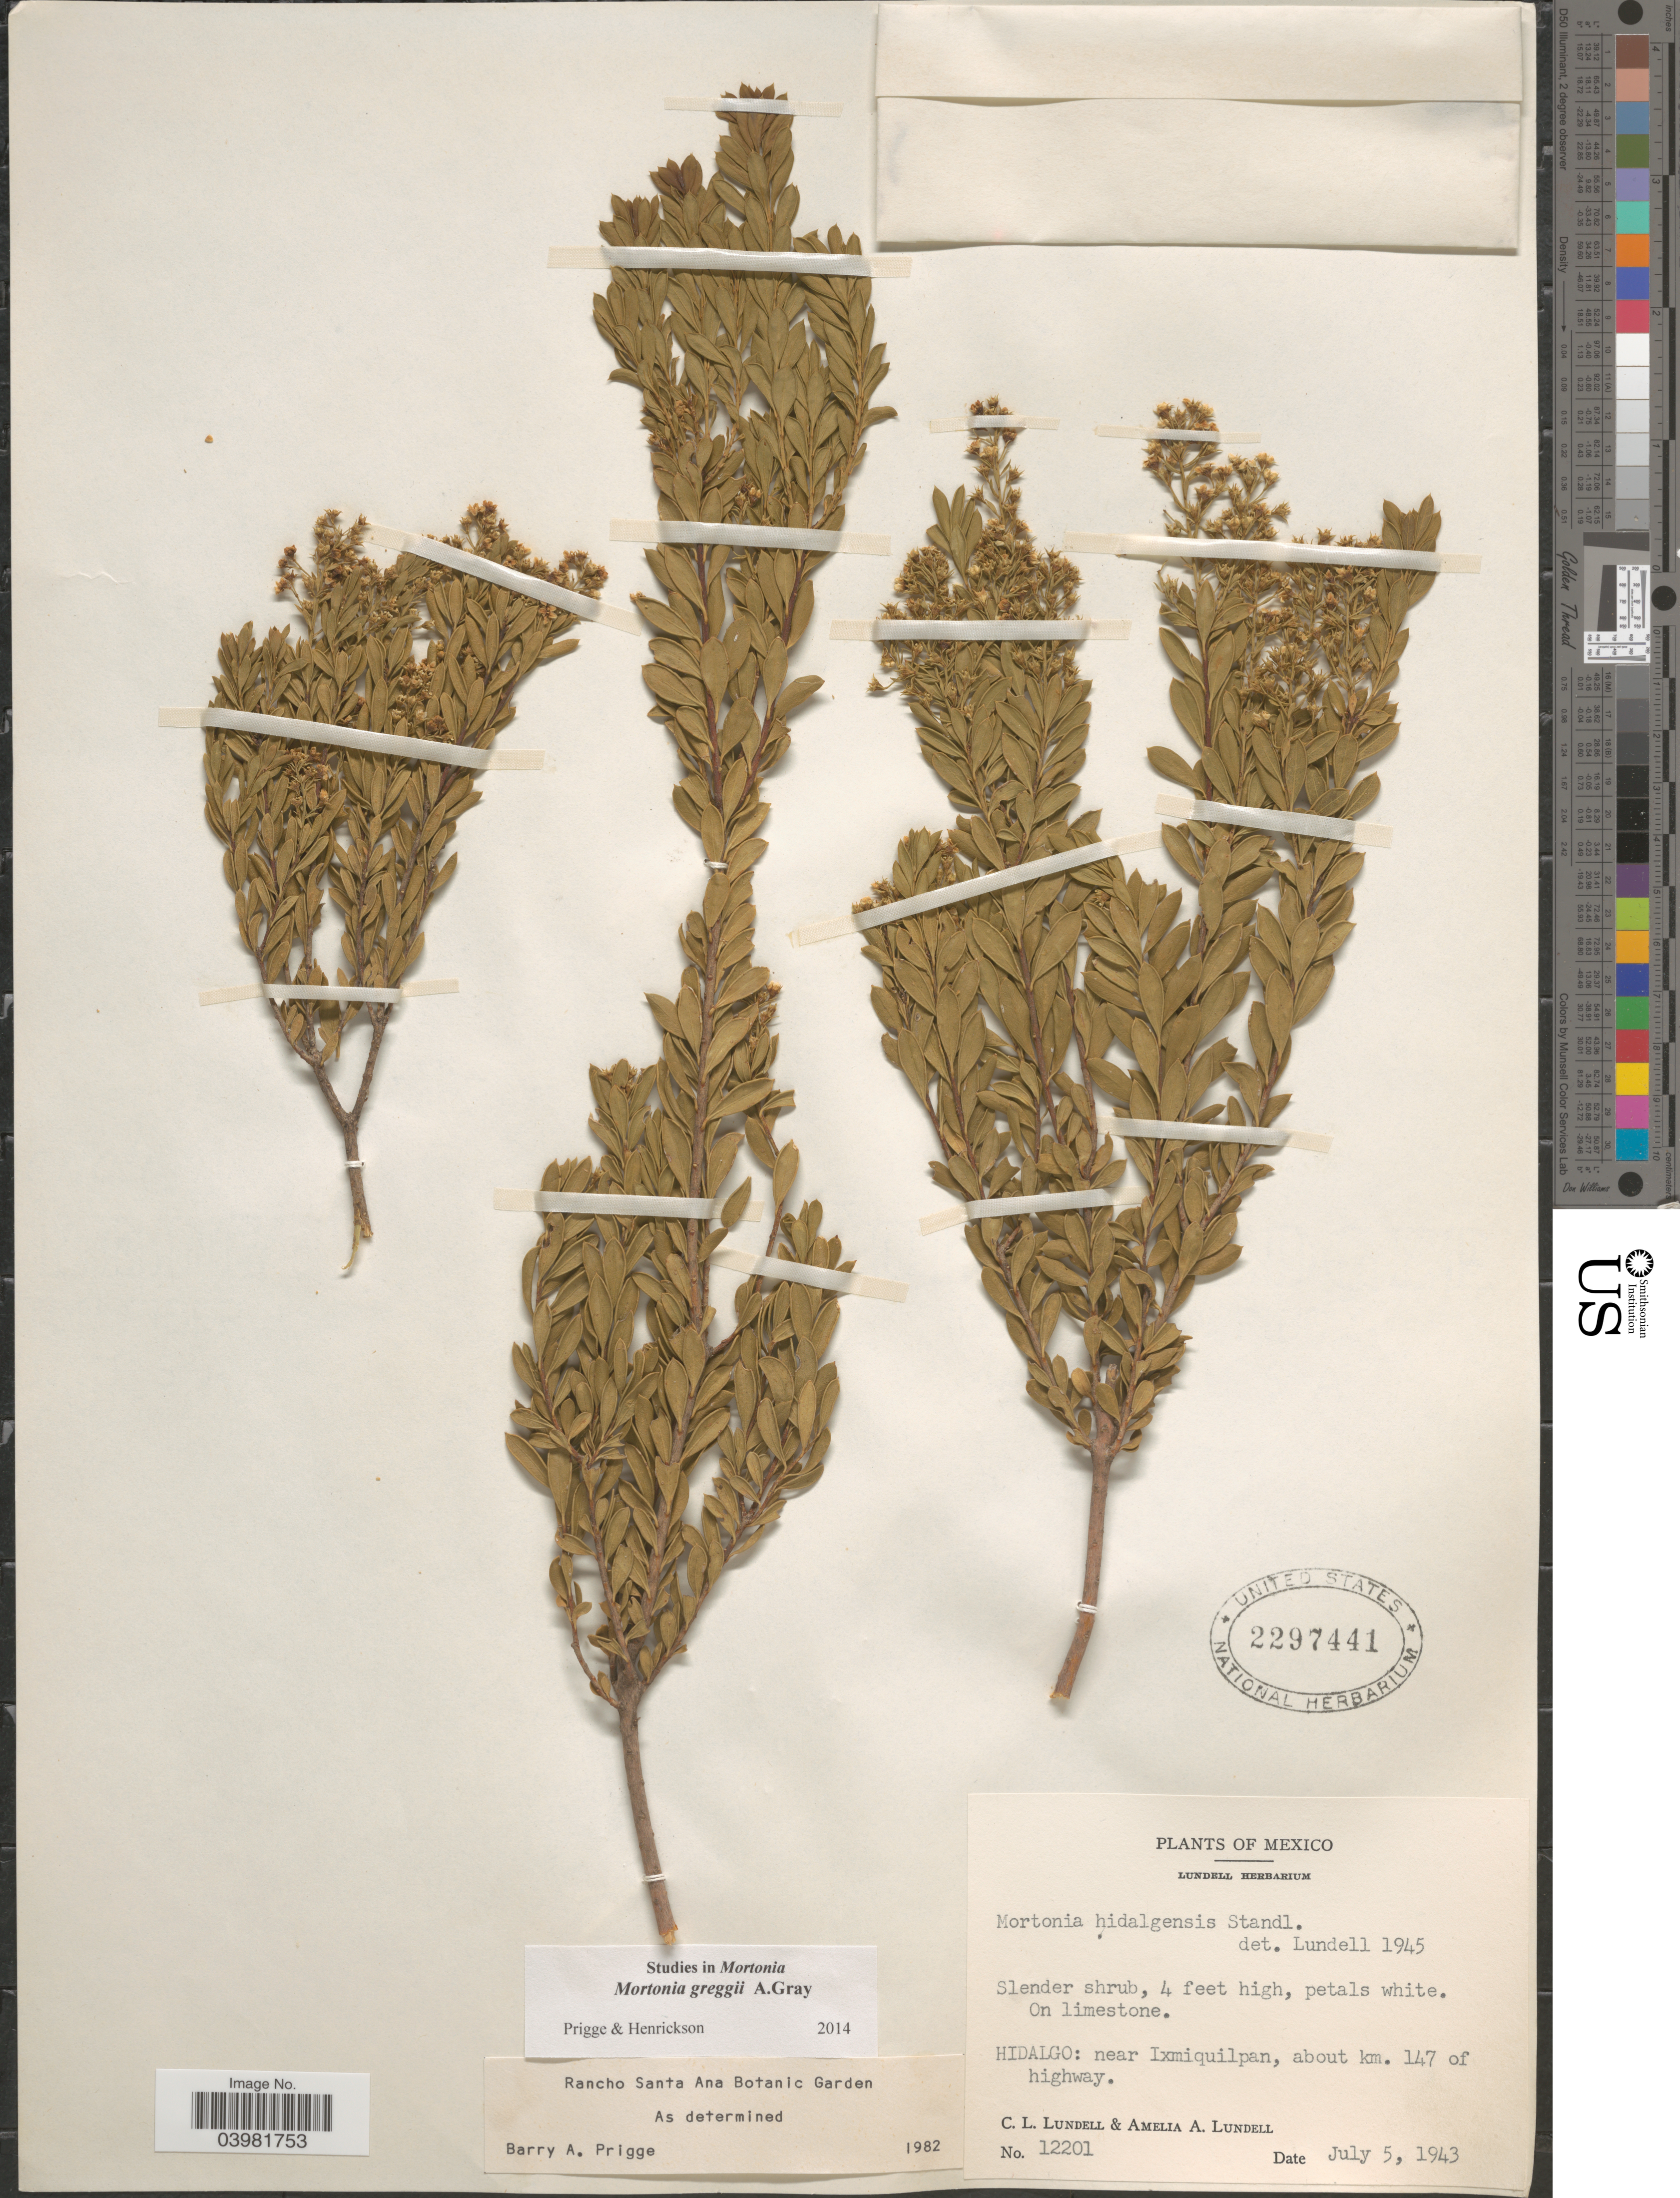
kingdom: Plantae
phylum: Tracheophyta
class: Magnoliopsida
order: Celastrales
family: Celastraceae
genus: Mortonia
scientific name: Mortonia greggii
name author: A. Gray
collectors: C. L. Lundell & A. A. Lundell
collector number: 12201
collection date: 1943-07-05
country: Mexico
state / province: Hidalgo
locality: Near Ixmiquilpan, about km. 147 of highway.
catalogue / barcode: US 2297441